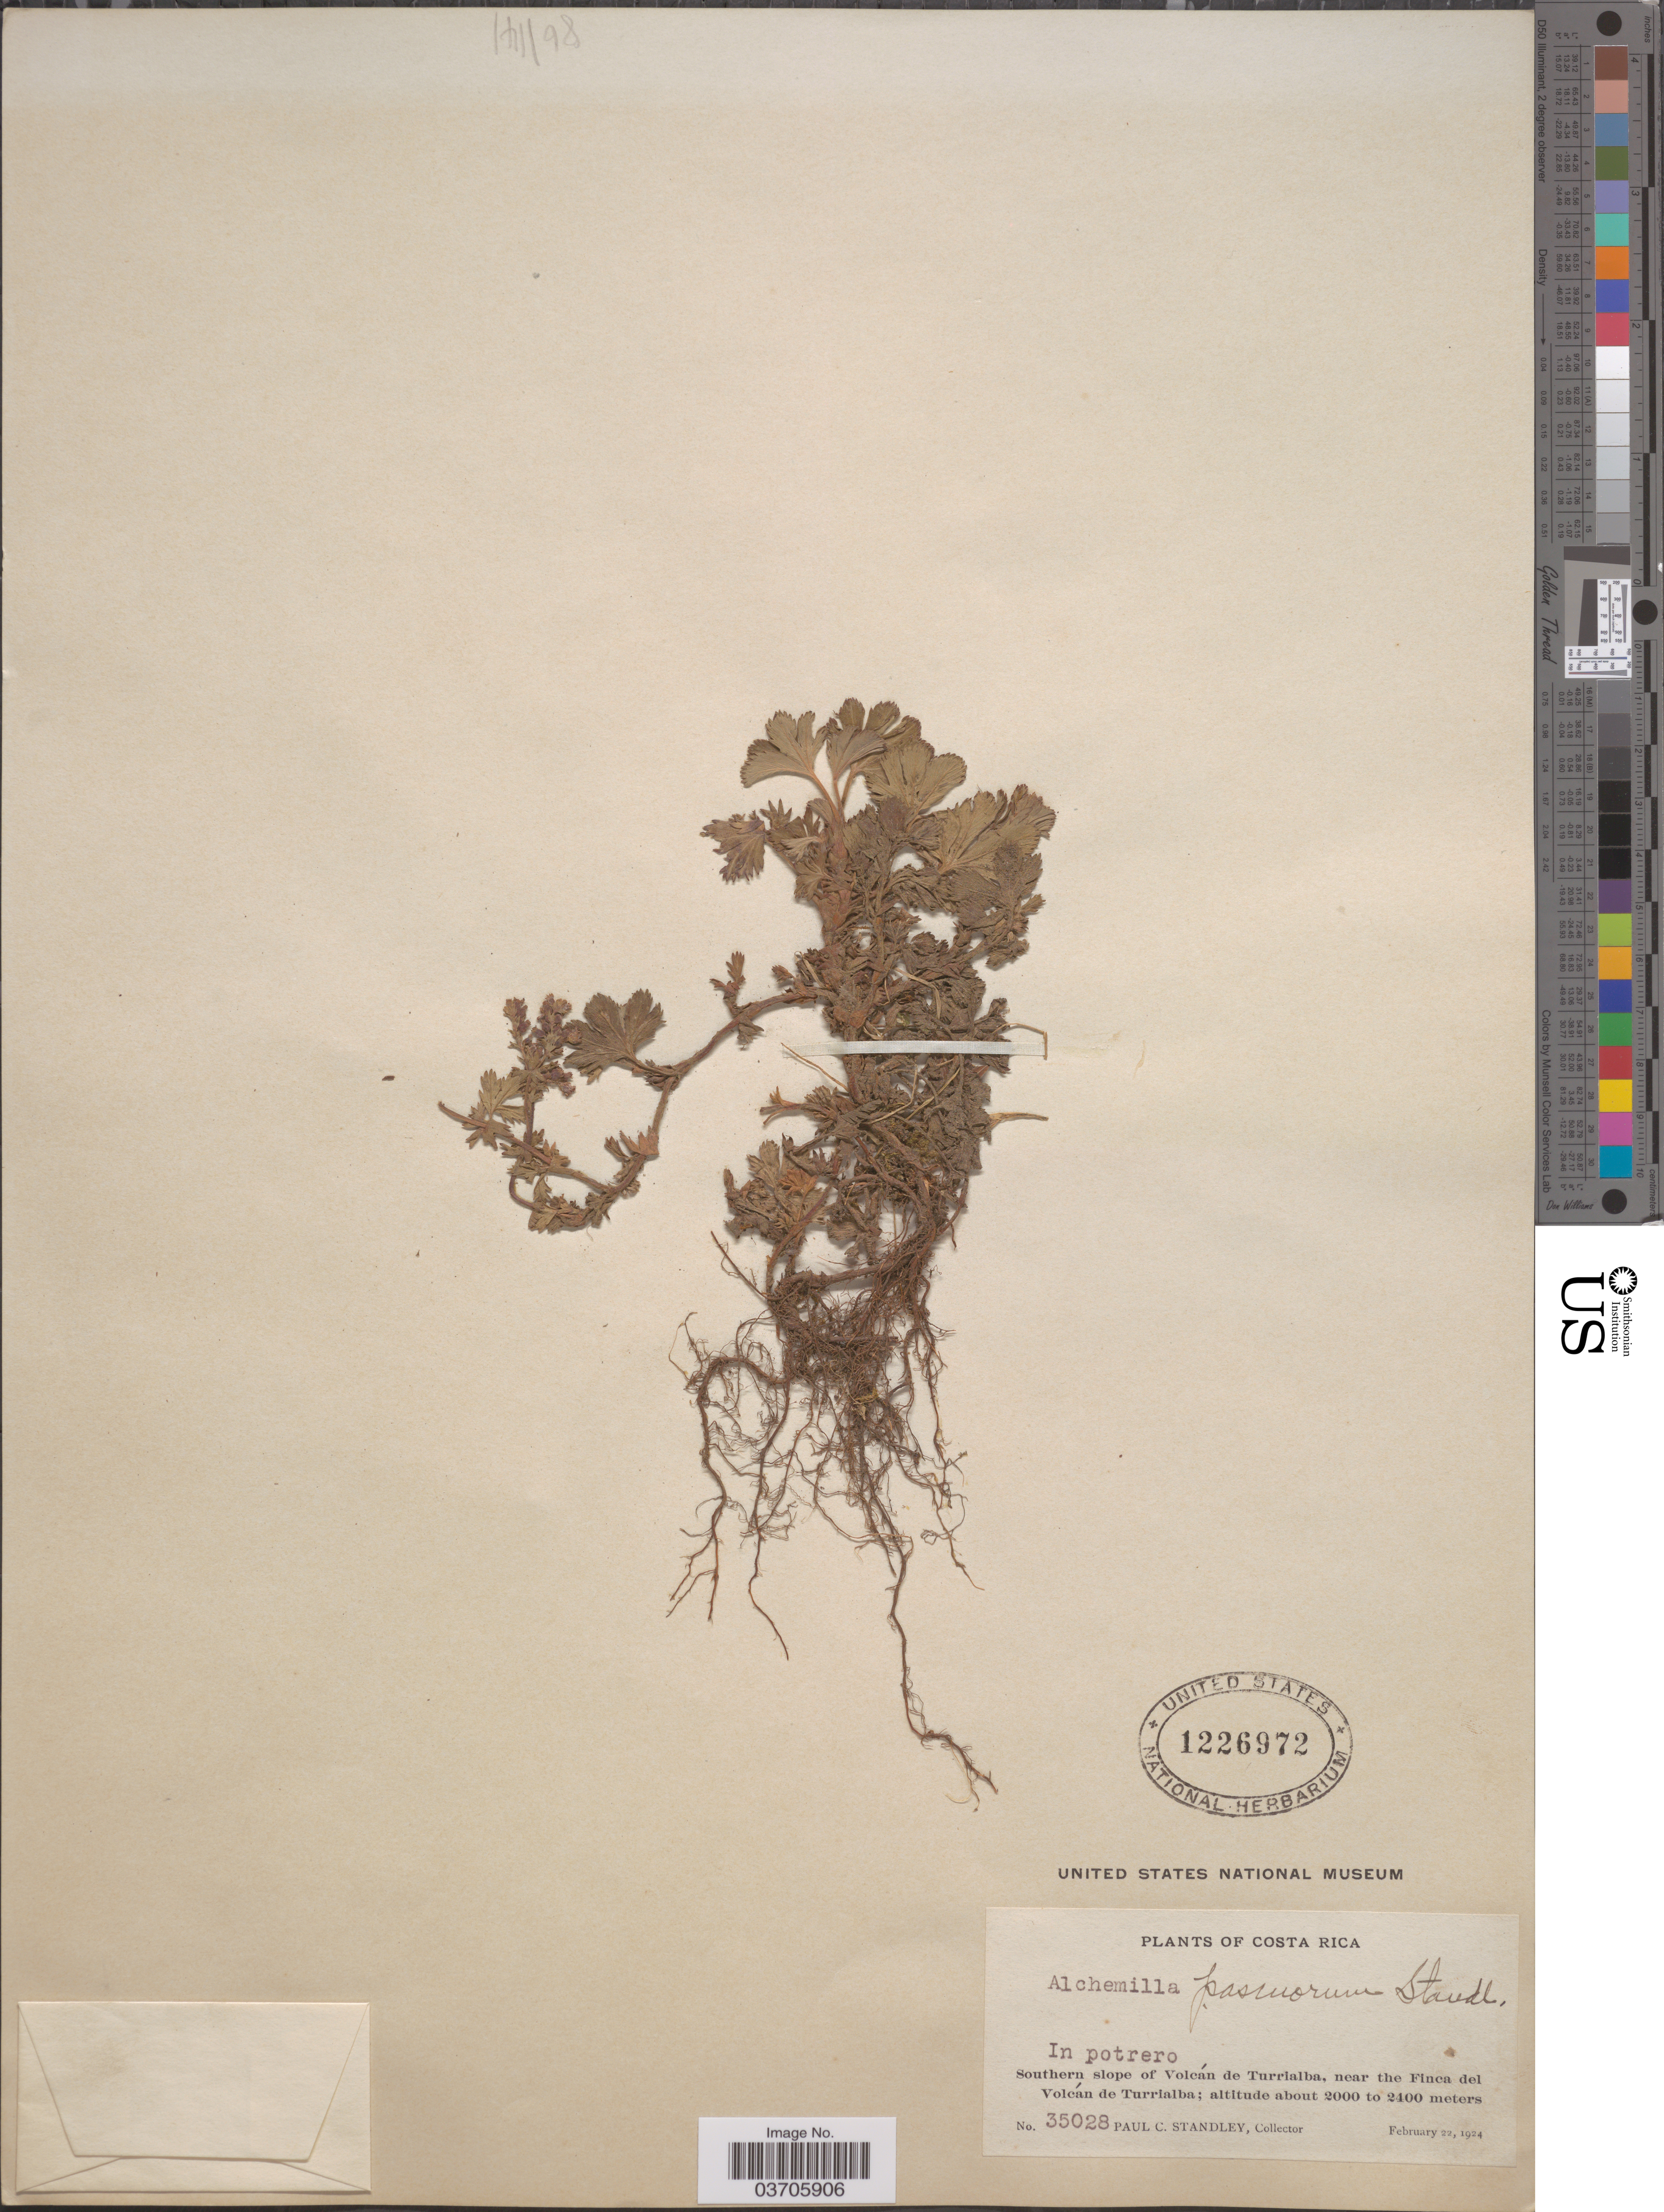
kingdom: Plantae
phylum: Tracheophyta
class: Magnoliopsida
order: Rosales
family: Rosaceae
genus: Lachemilla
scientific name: Lachemilla venusta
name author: (Cham. & Schltdl.) Rydb.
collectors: P. C. Standley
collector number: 35028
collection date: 1924-02-22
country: Costa Rica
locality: Southern slope of Volcán de Turrialba, near the Finca del Volcán de Turrialba.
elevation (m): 2000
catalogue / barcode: US 1226972